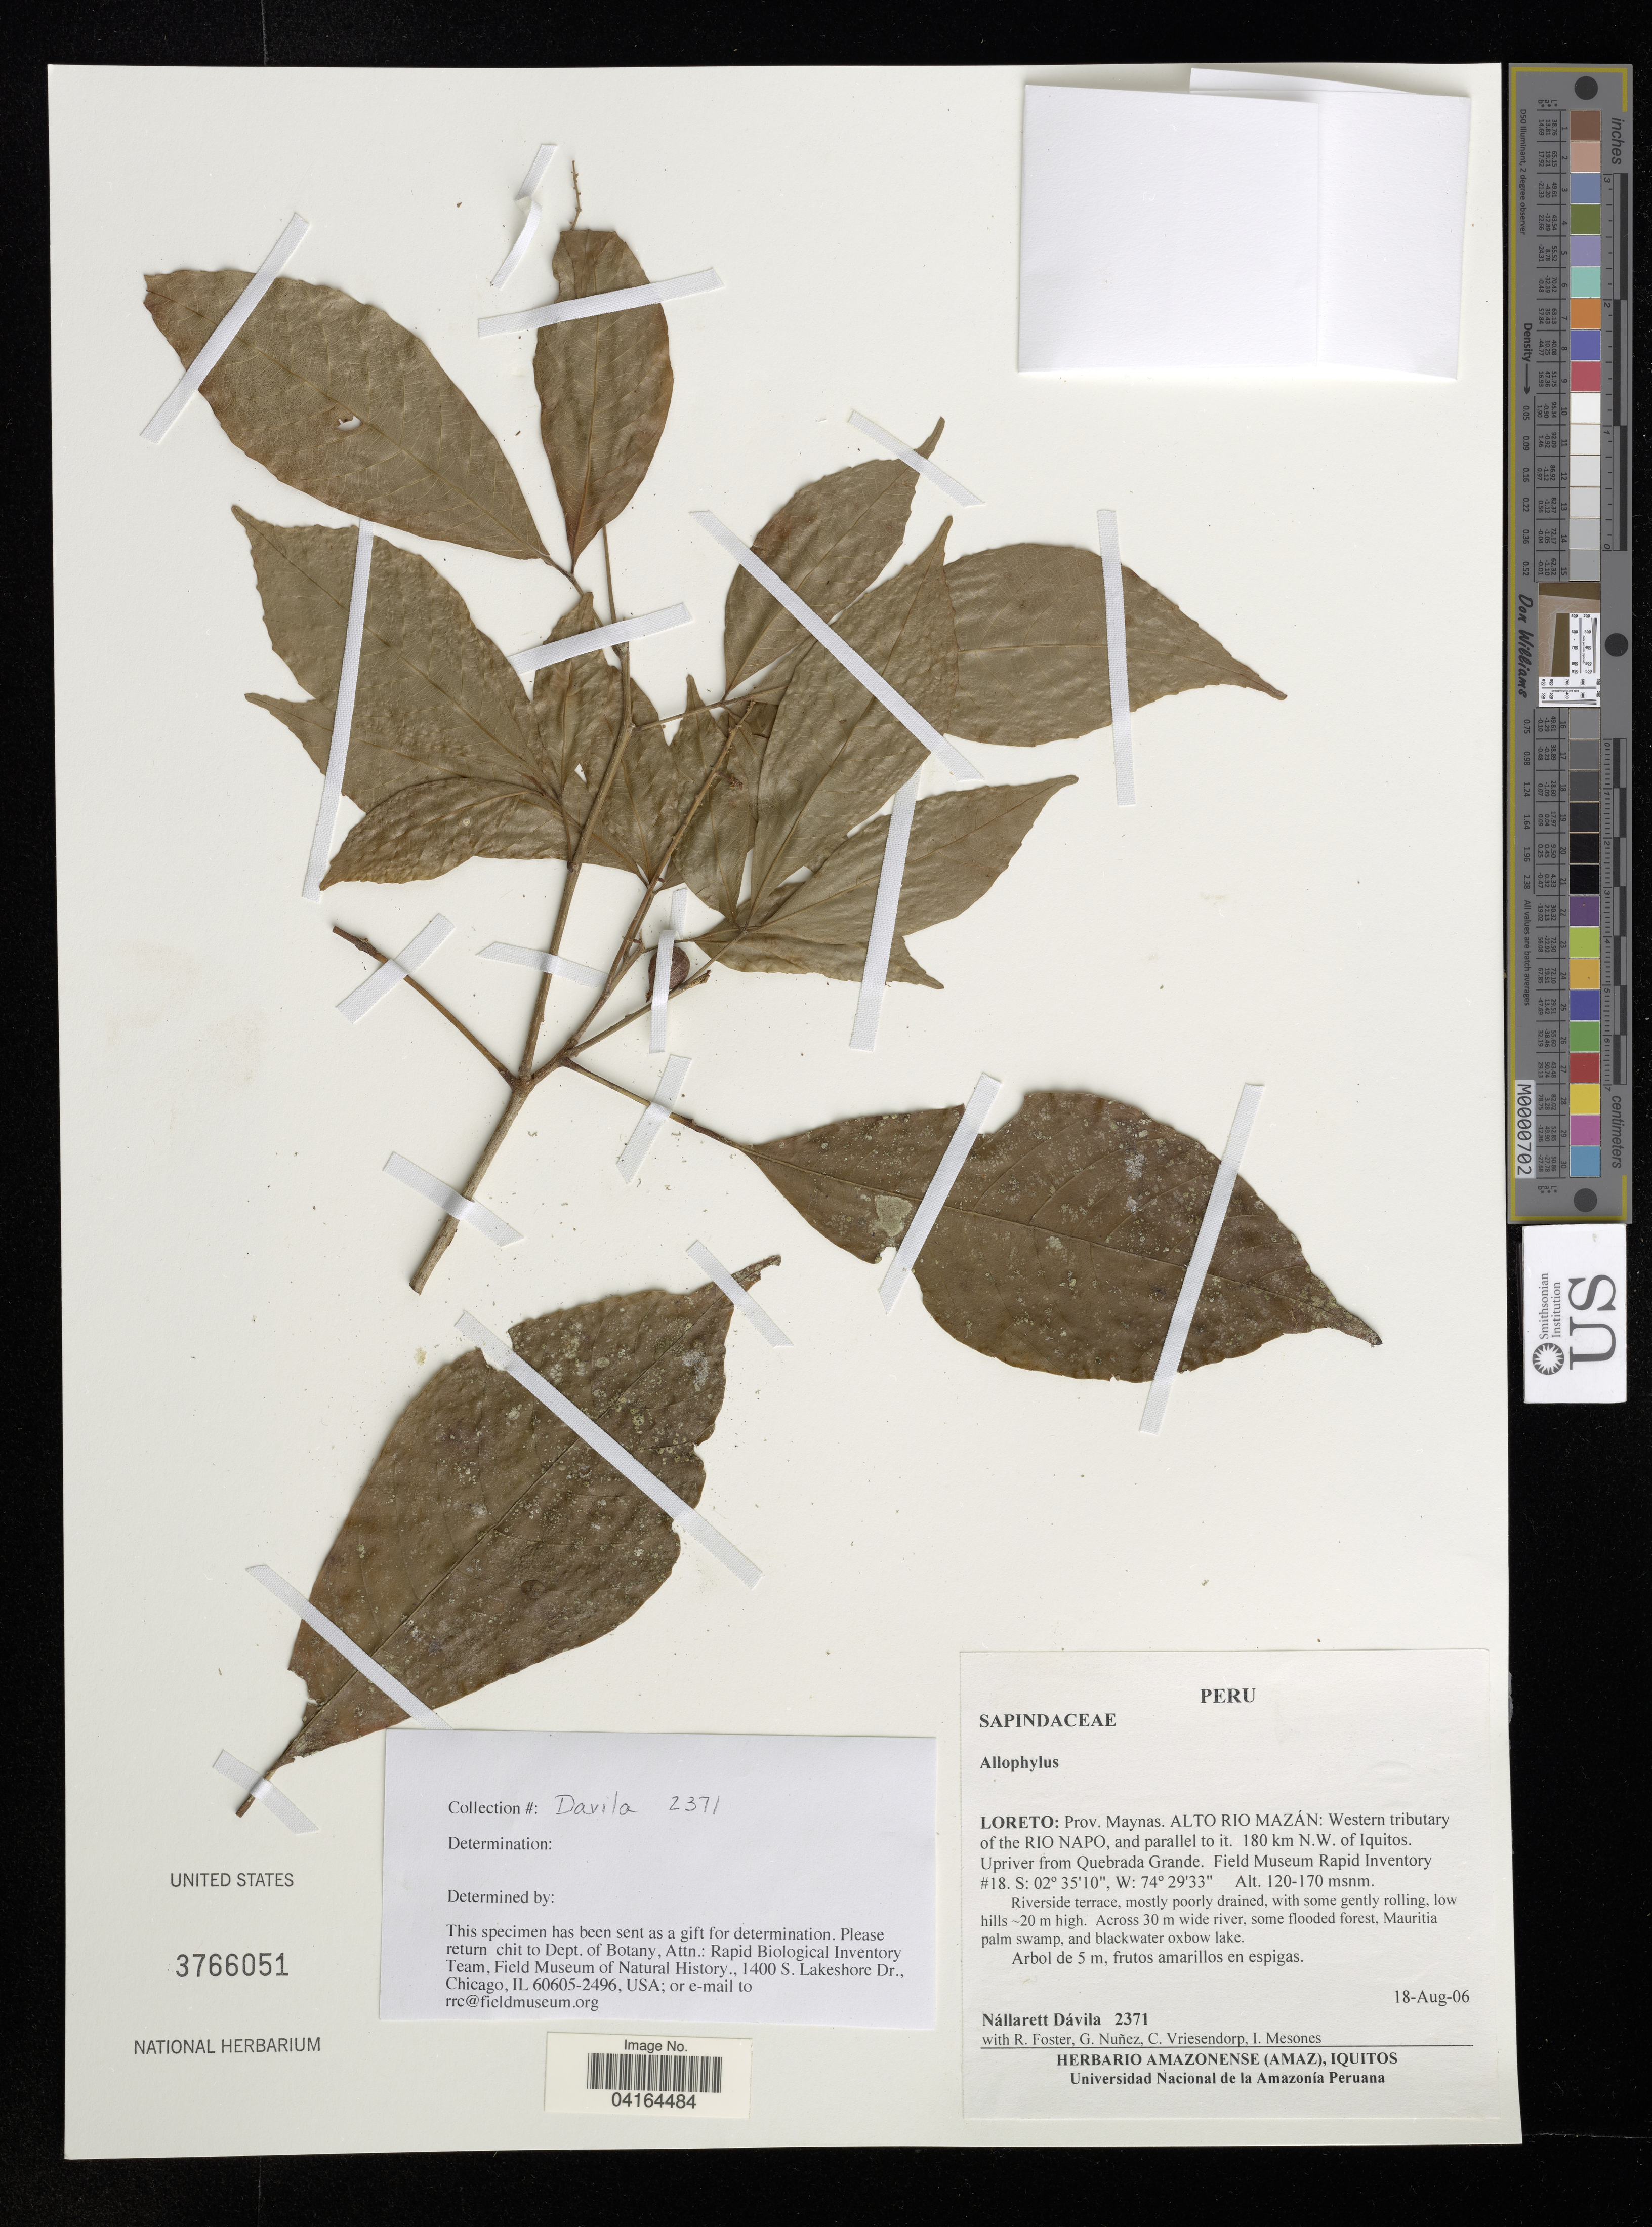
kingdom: Plantae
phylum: Tracheophyta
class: Magnoliopsida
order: Sapindales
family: Sapindaceae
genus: Allophylus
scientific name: Allophylus sp.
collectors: N. Dávila, R. Foster, G. Nuñez, C. Vriesendorp & I. Mesones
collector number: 2371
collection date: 1906-08-18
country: Peru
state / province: Loreto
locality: Prov. Maynas. Alto Rio Mazán: Western tributary of the Rio Napo, and parallel to it. 180 km N.W. of Iquitos. Upriver from Quebrada Grande. Field Museum Rapid Inventory #18.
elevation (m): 120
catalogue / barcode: US 3766051